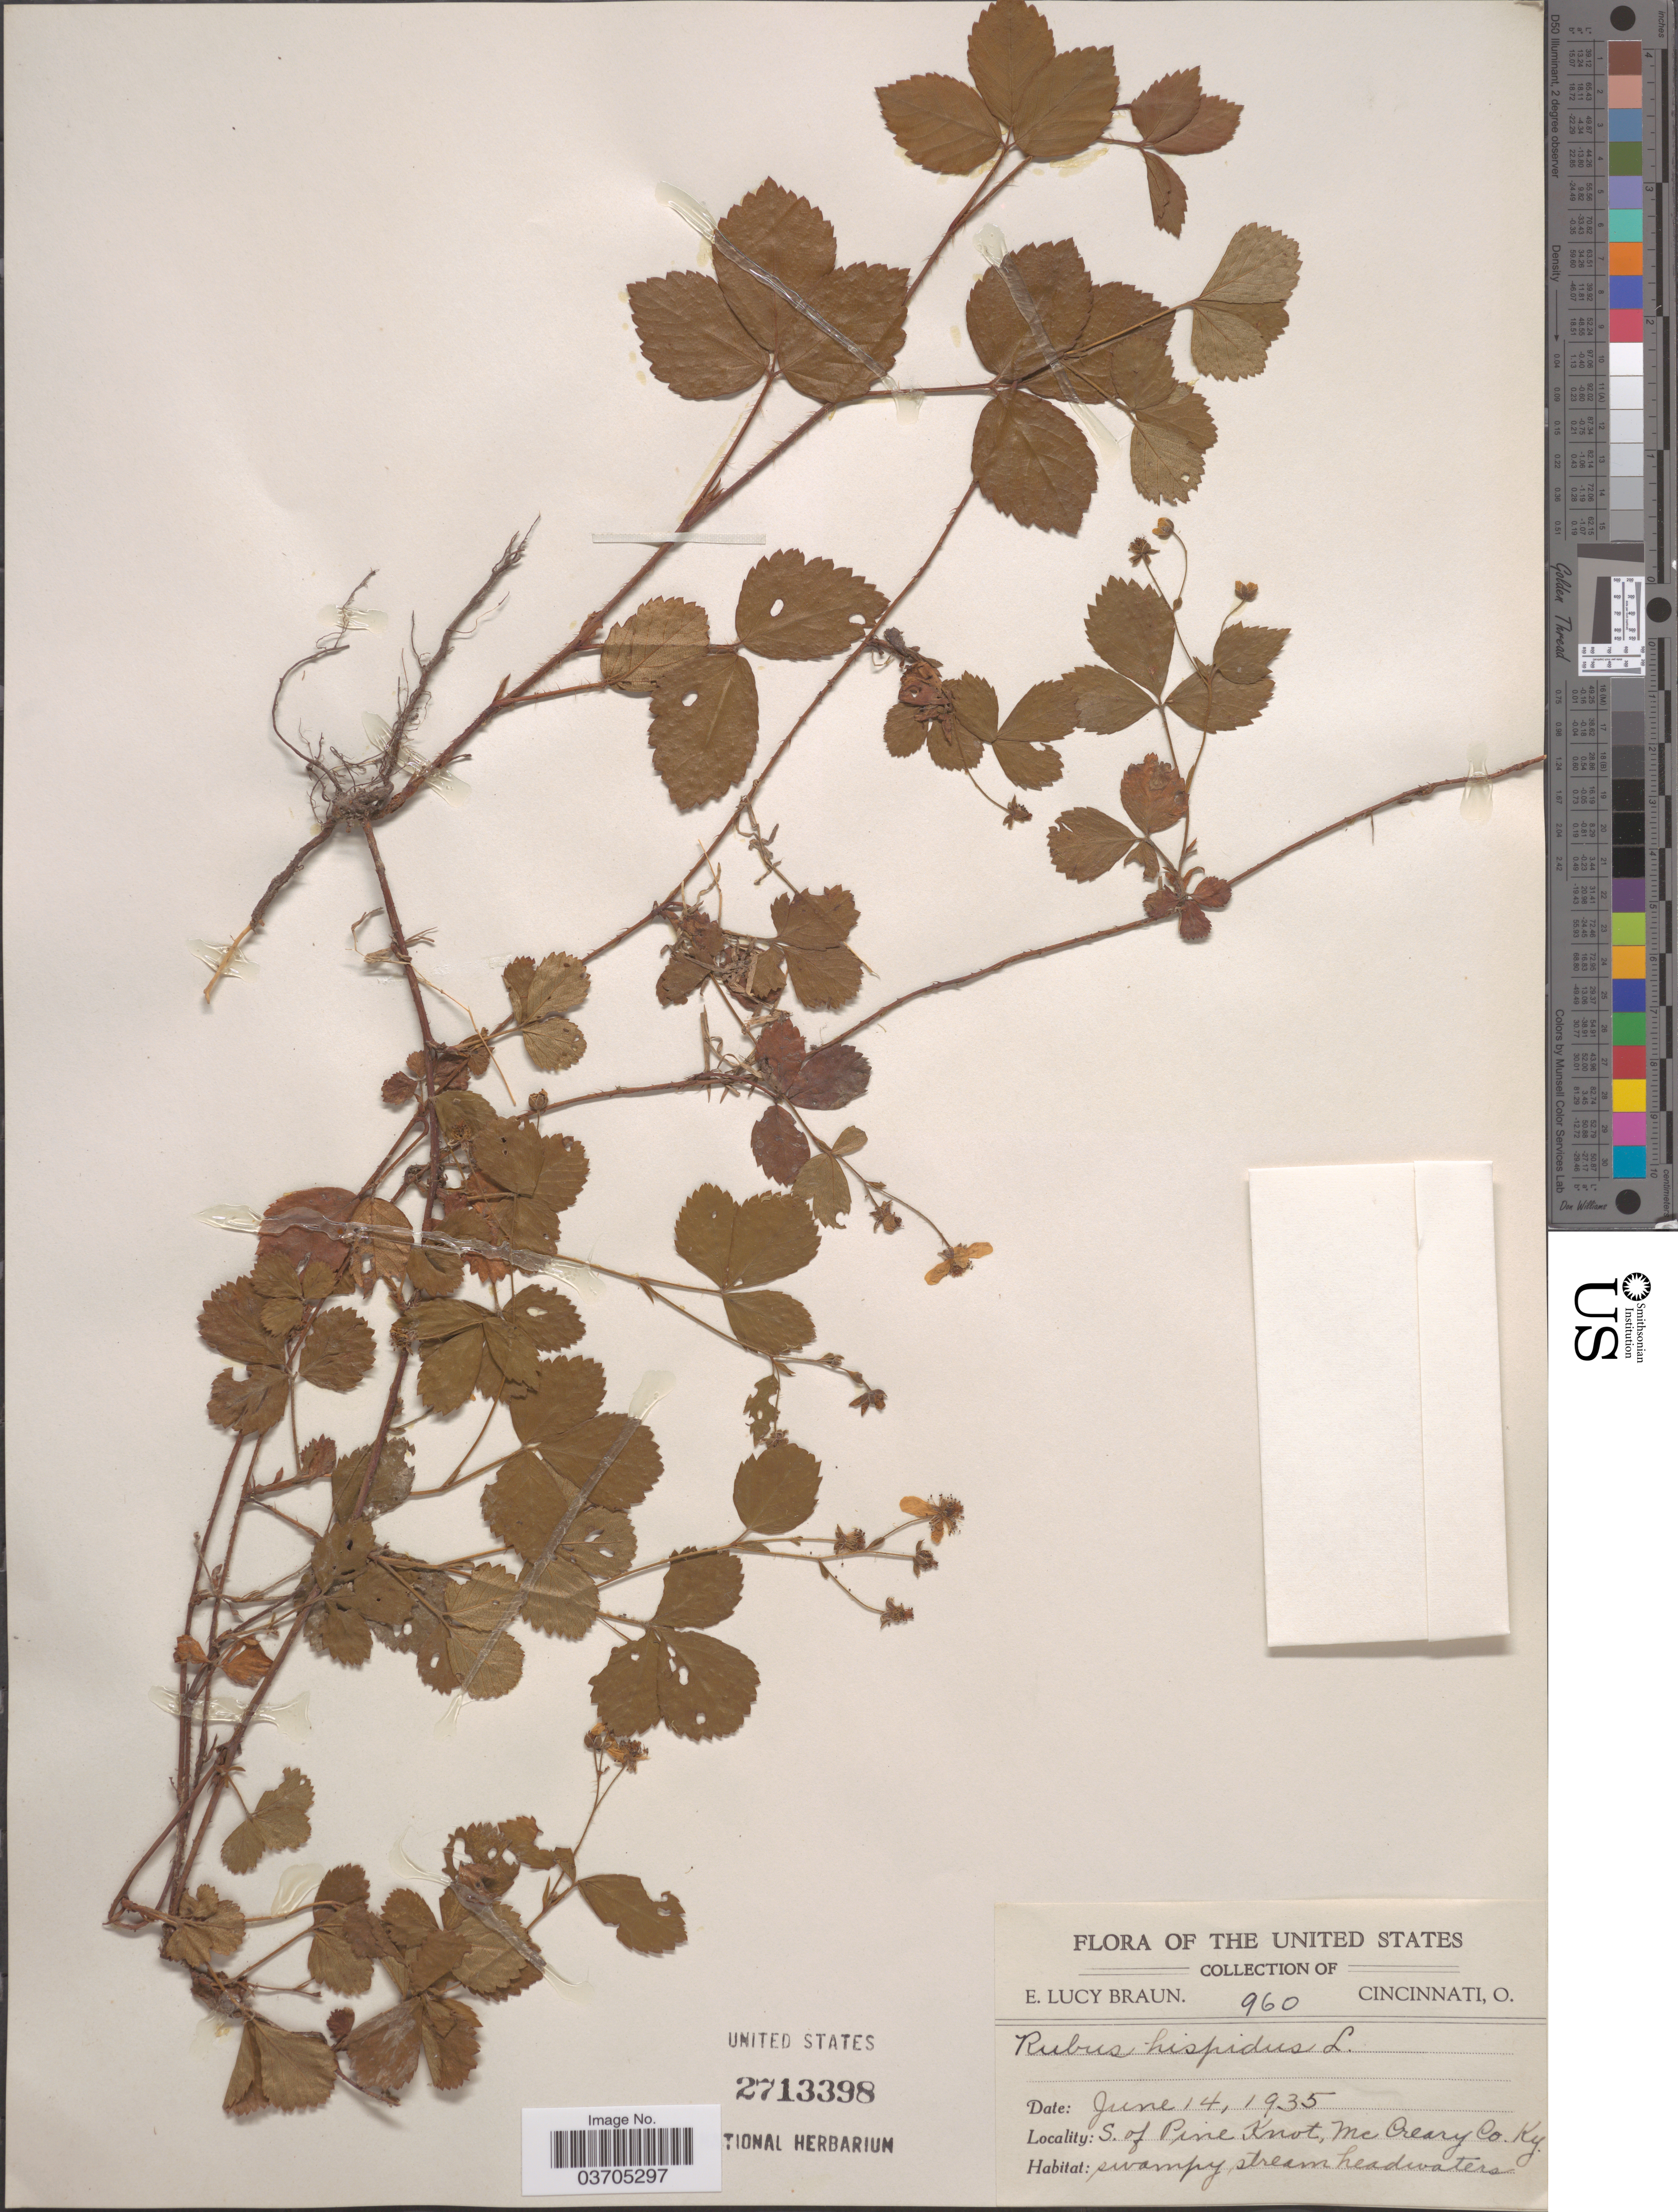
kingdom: Plantae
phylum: Tracheophyta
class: Magnoliopsida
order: Rosales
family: Rosaceae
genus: Rubus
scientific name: Rubus hispidus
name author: L.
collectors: E. L. Braun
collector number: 960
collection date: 1935-06-14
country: United States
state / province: Kentucky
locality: S. of Pine Knot, Mc Creary Co.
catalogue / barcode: US 2713398